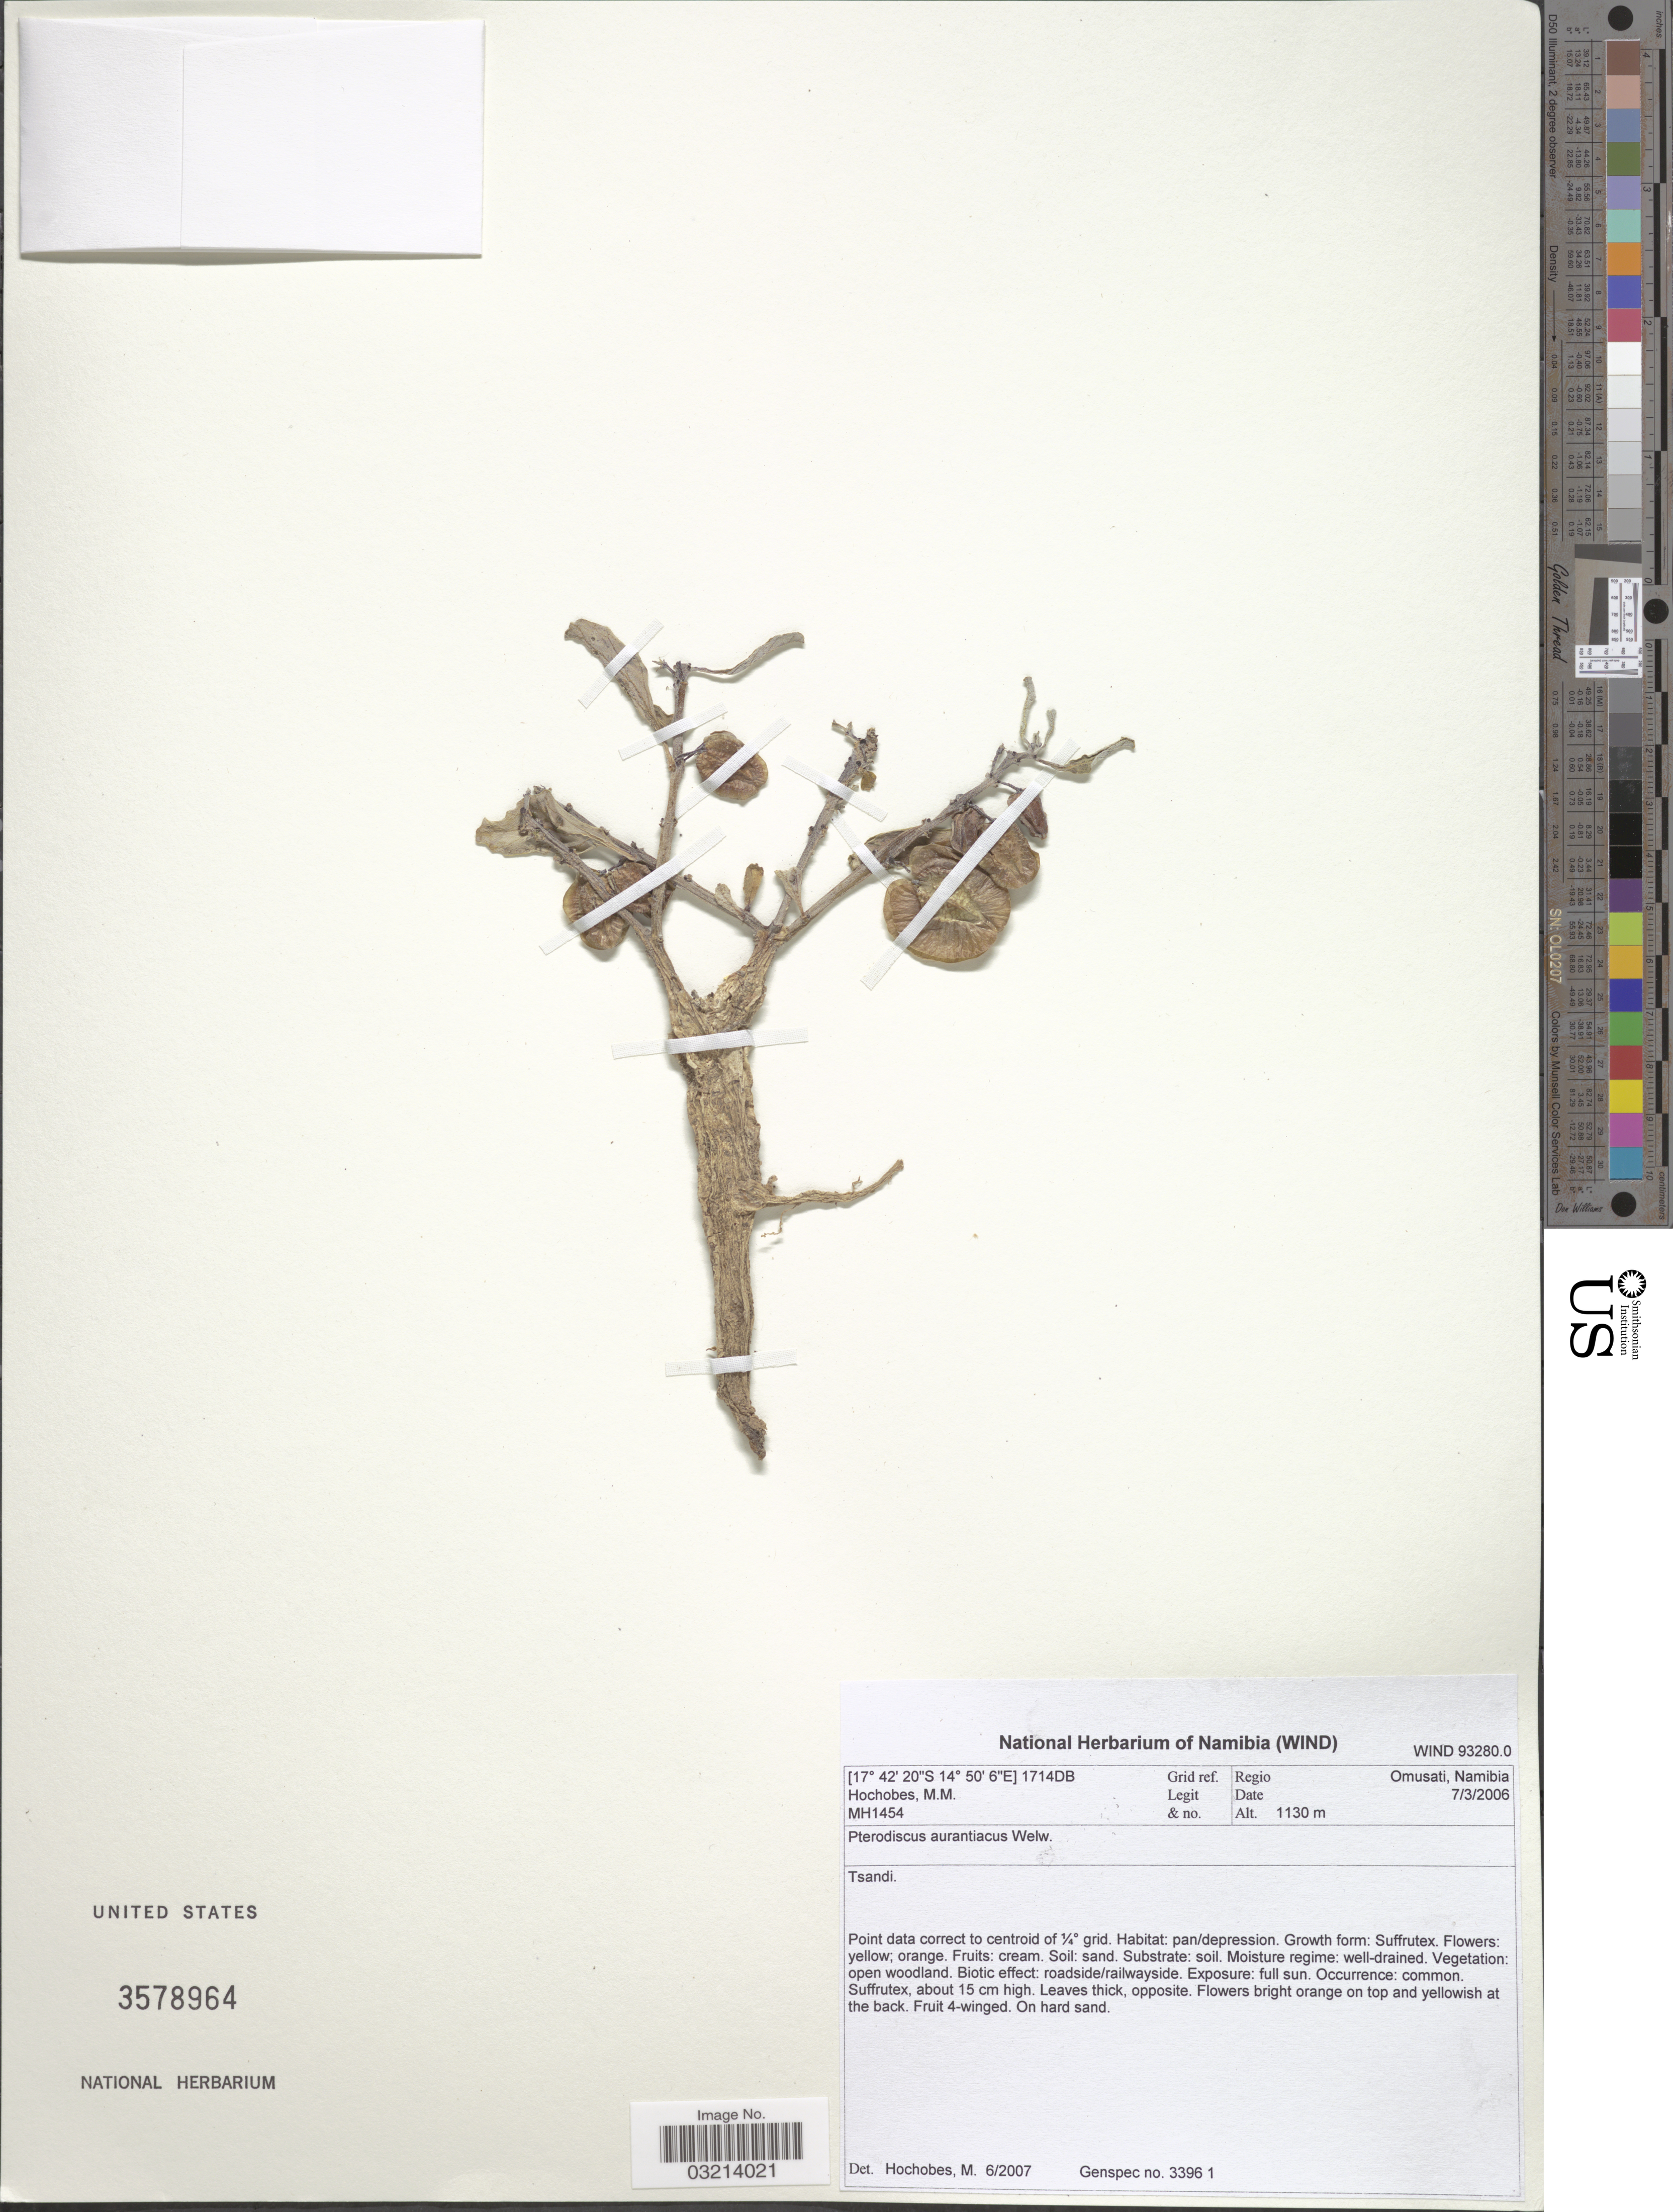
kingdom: Plantae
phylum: Tracheophyta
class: Magnoliopsida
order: Lamiales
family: Pedaliaceae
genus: Pterodiscus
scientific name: Pterodiscus aurantiacus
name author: Welw.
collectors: M. Hochobes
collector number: MH1454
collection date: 2006-03-07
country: Namibia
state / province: Omusati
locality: Grid ref. 1714DB. Regio Omusati, Namibia. Tsandi.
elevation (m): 1130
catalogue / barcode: US 3578964